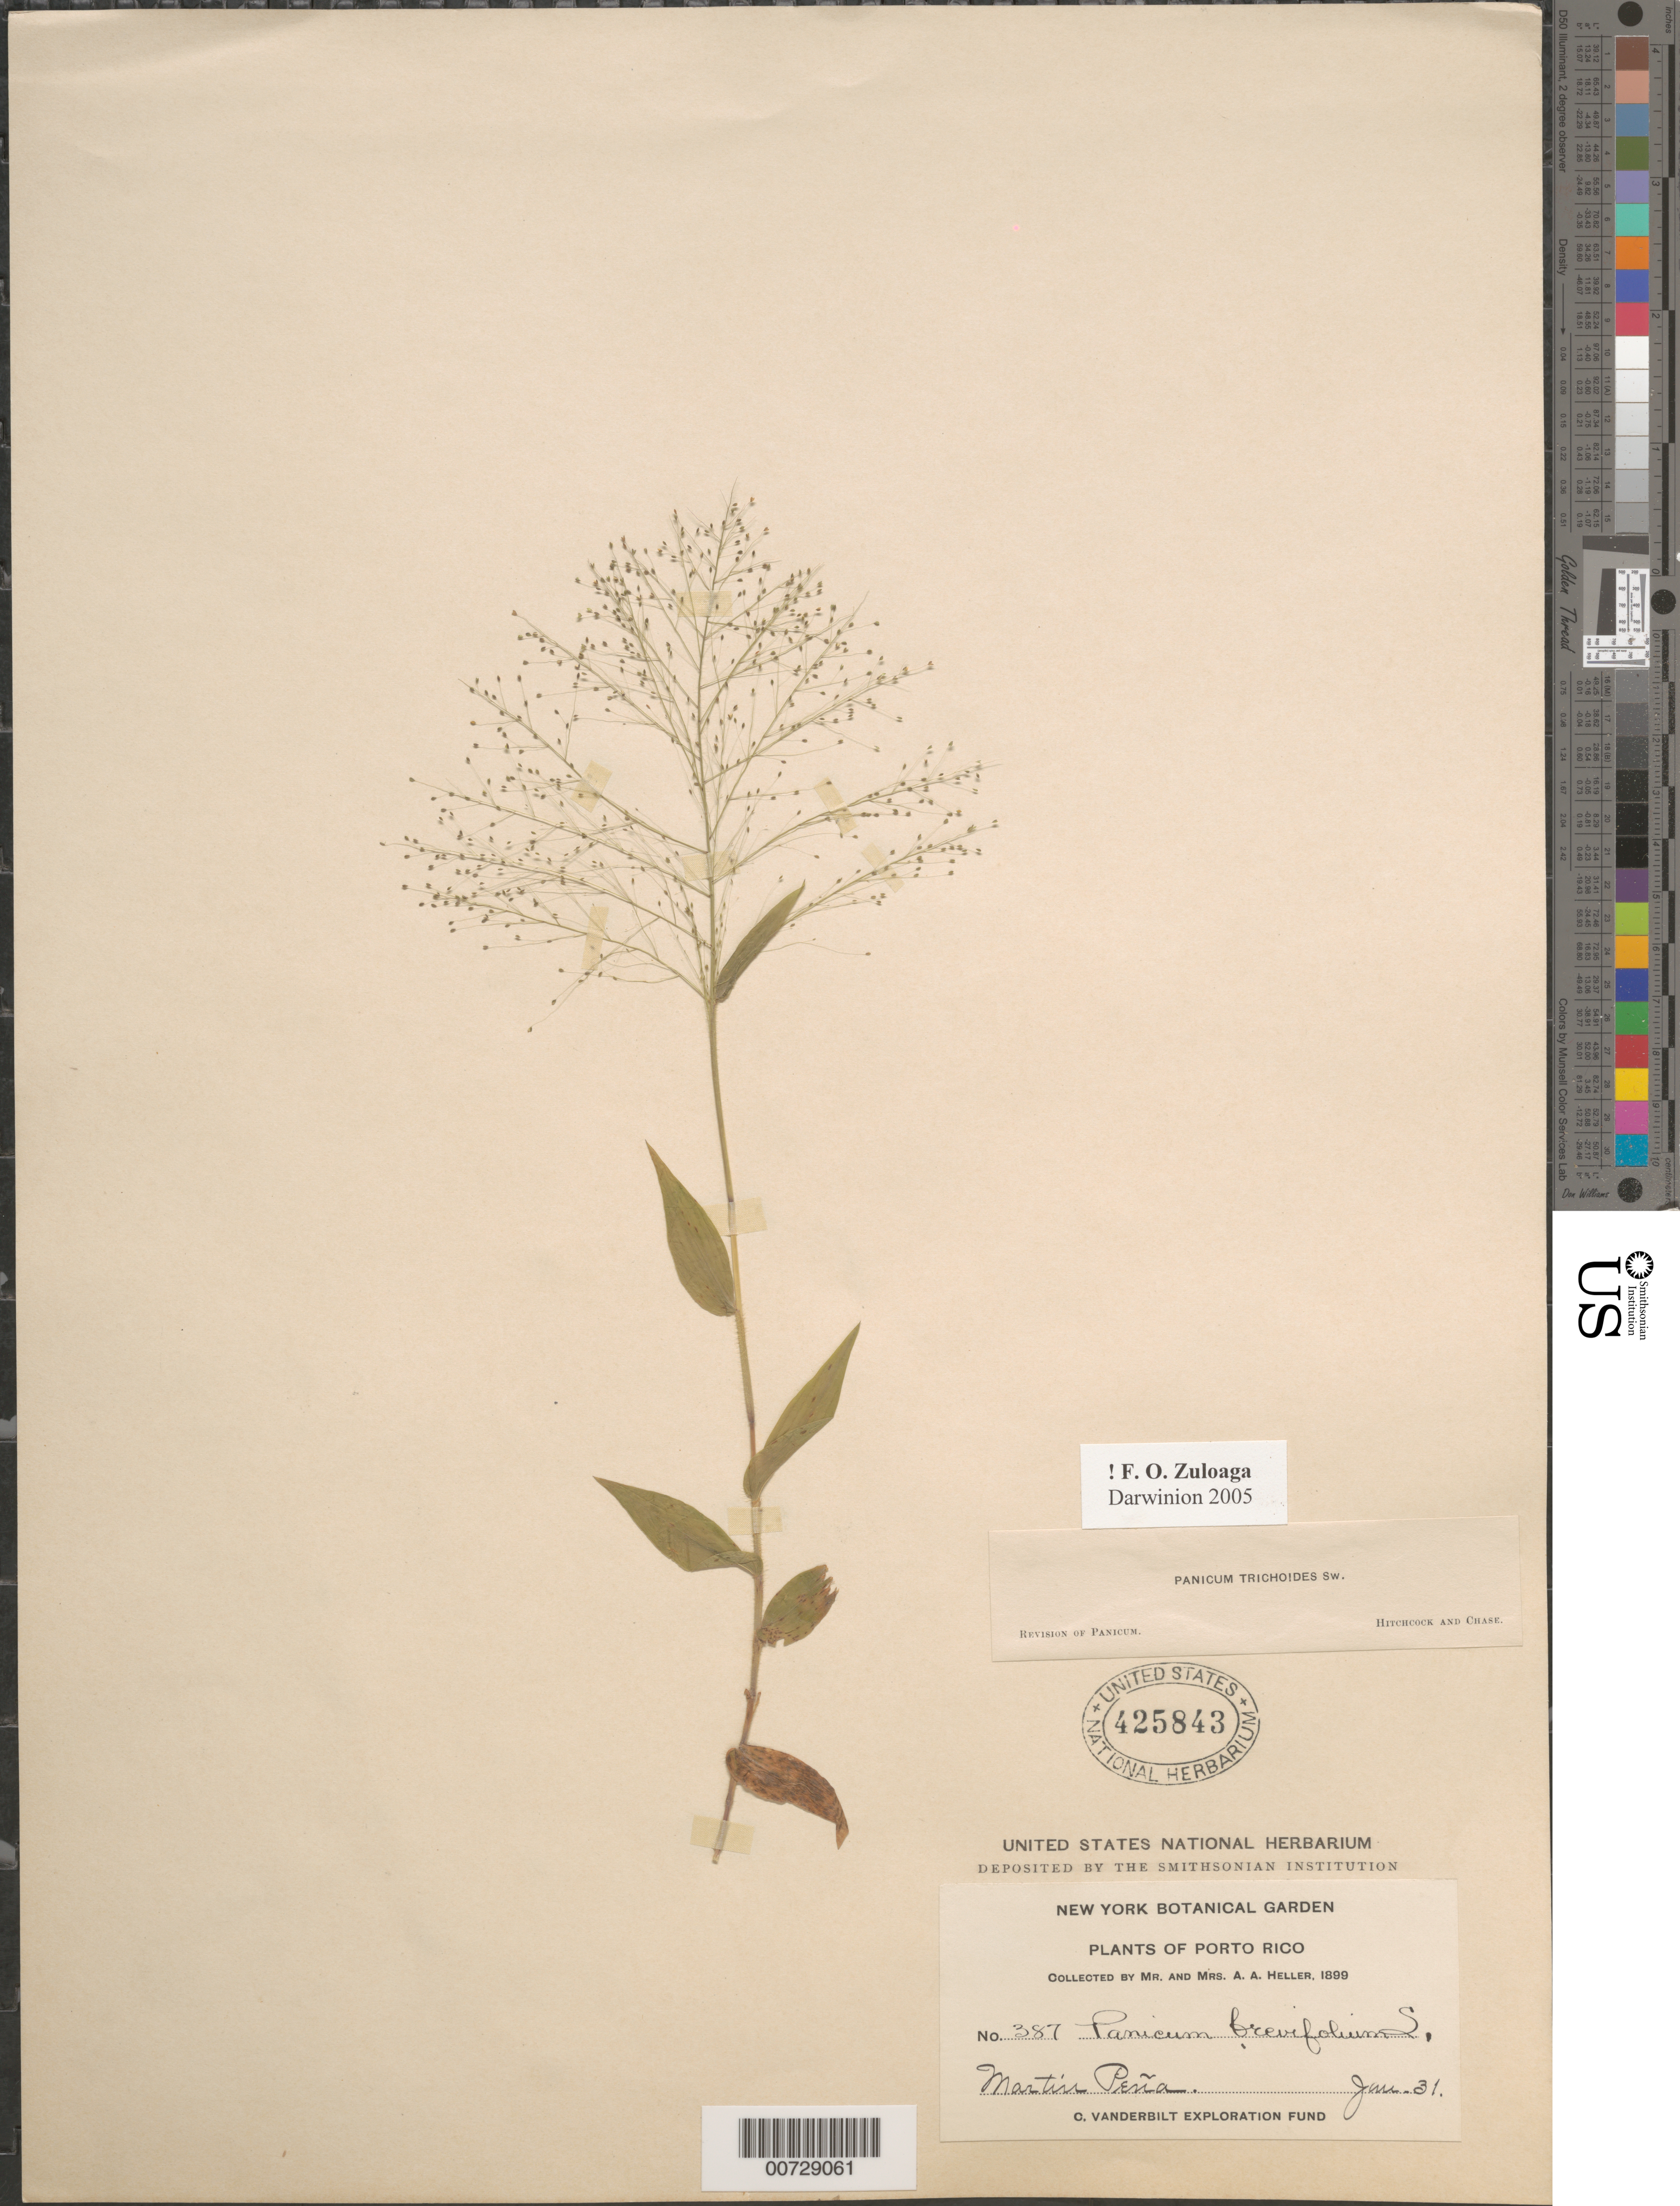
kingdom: Plantae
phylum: Tracheophyta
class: Liliopsida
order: Poales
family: Poaceae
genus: Panicum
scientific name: Panicum trichoides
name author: Sw.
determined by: Hitchcock, Albert S.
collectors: A. A. Heller & E. G. Heller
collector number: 387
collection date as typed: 31 Jan 1899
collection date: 1899-01-31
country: Puerto Rico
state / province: San Juan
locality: Martín Peña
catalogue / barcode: US 425843